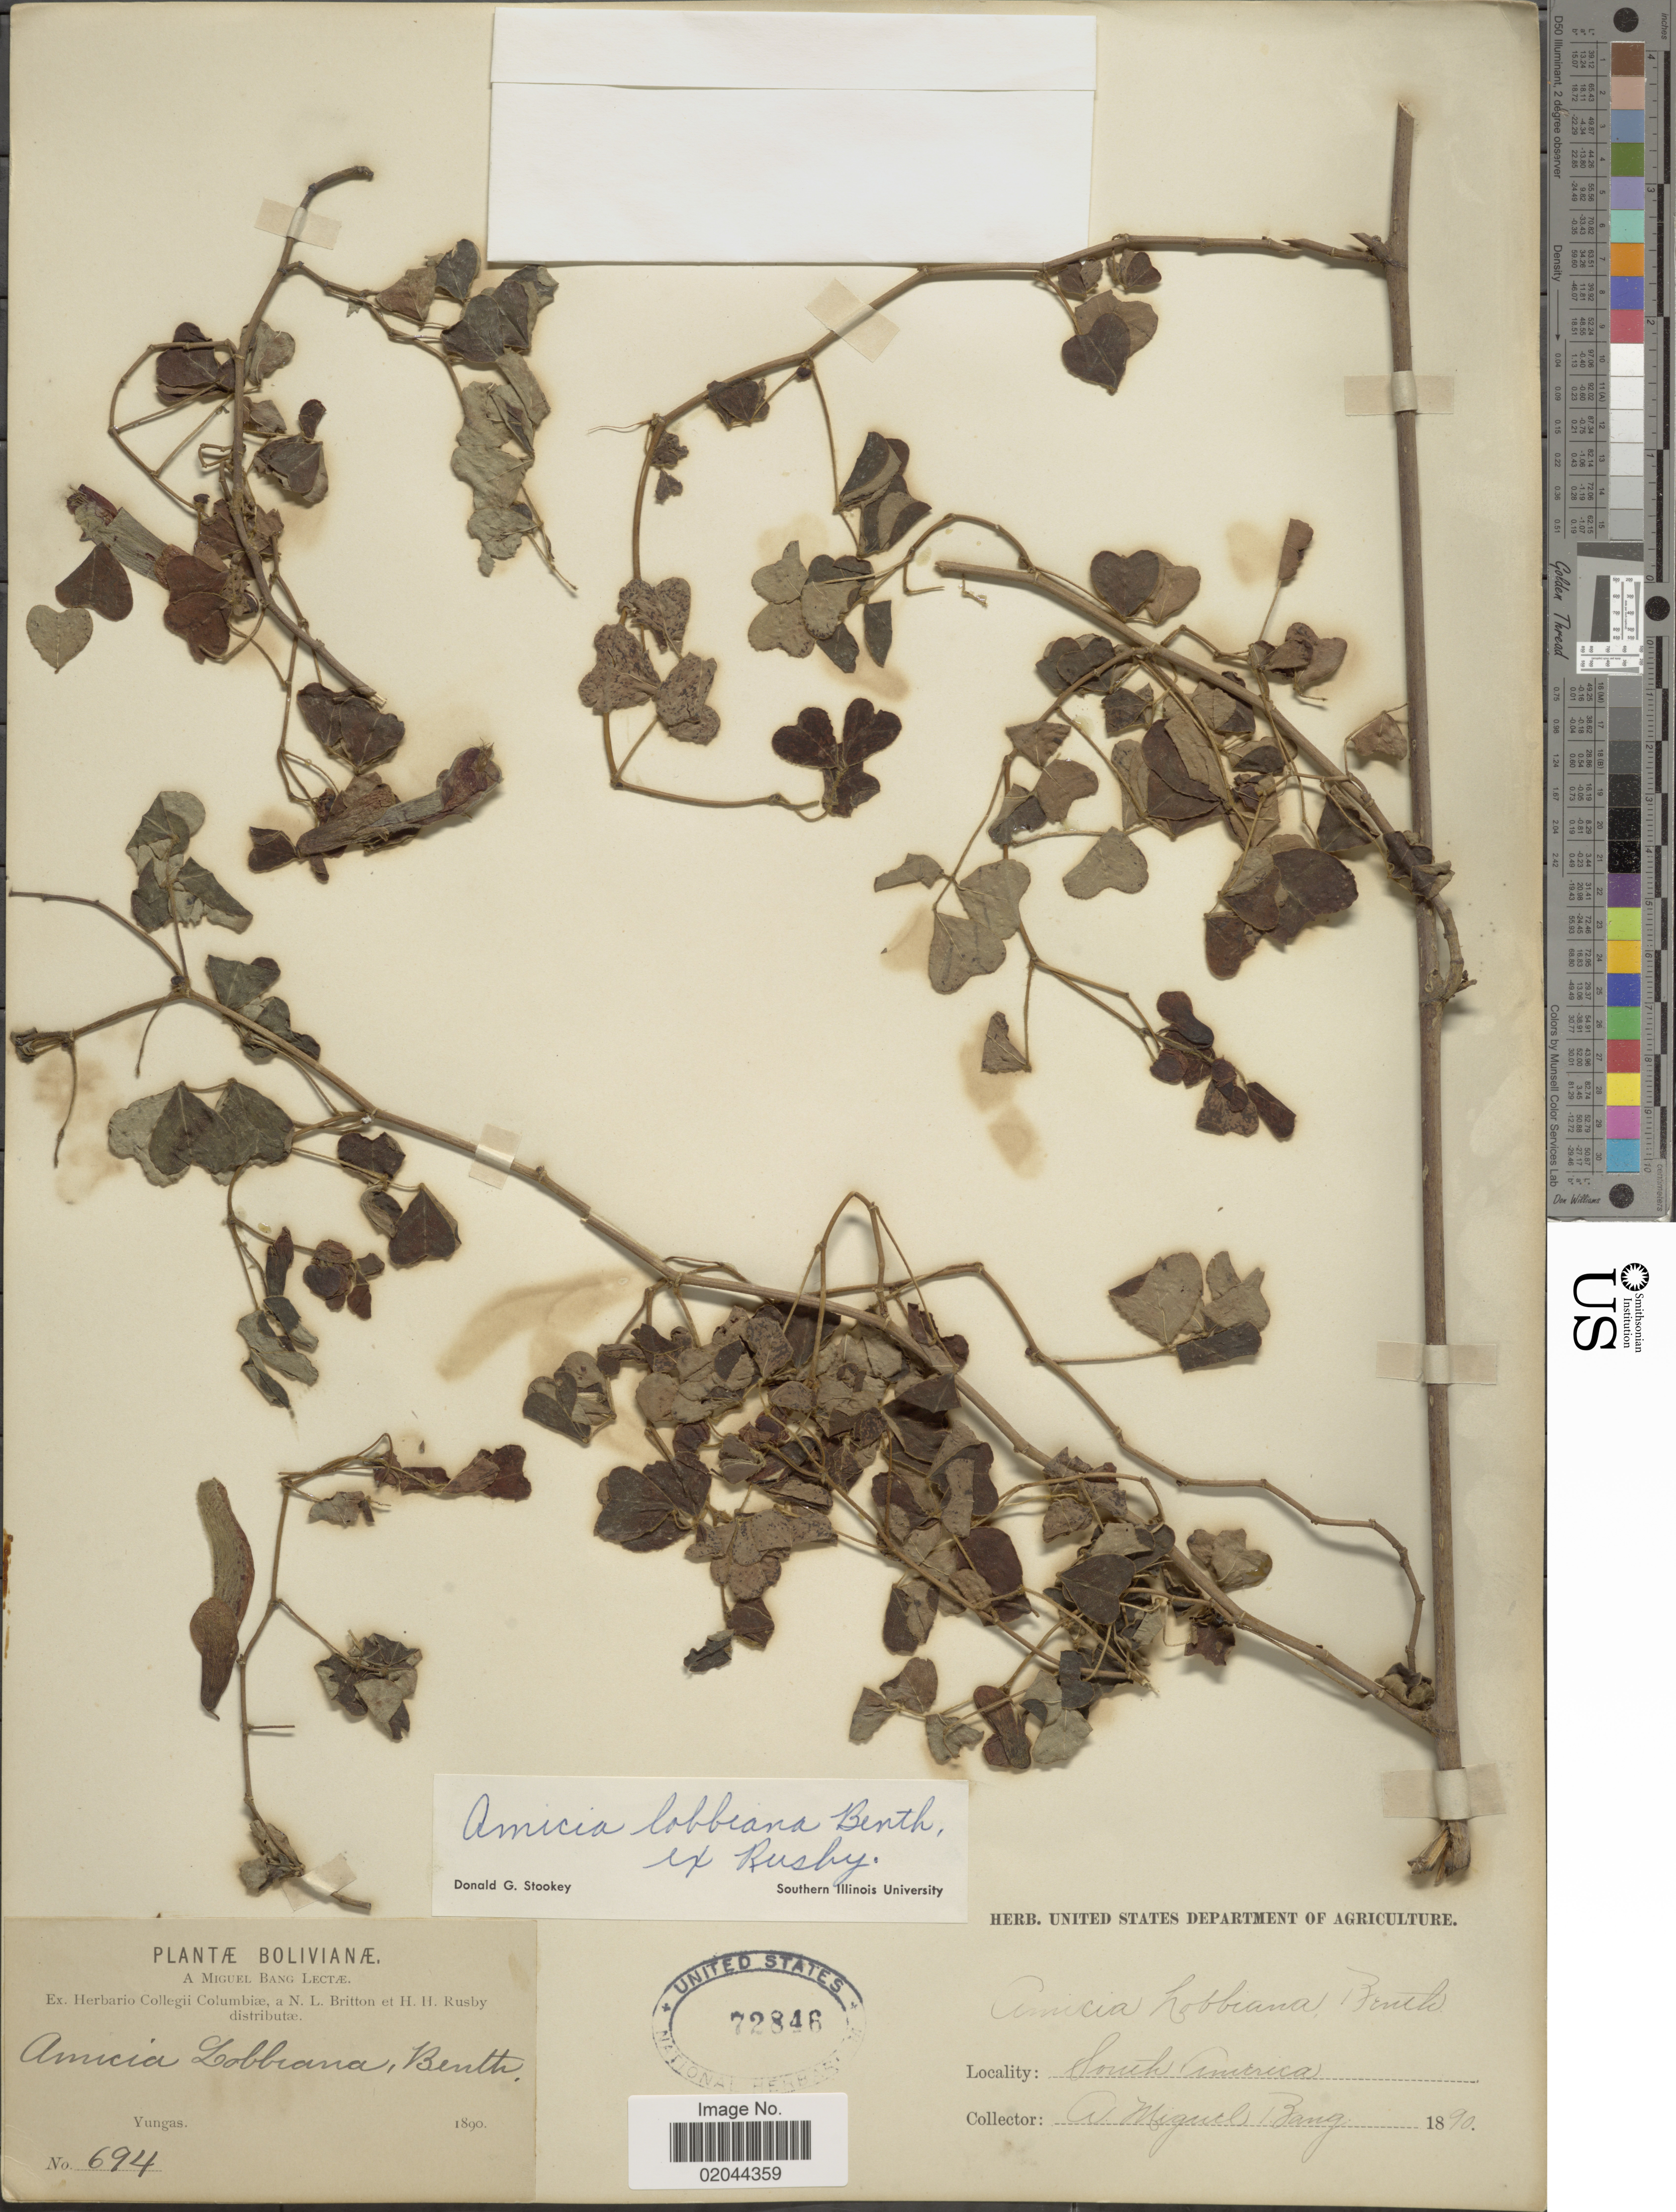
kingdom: Plantae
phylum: Tracheophyta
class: Magnoliopsida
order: Fabales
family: Fabaceae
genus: Amicia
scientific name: Amicia lobbiana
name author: Benth. ex Rusby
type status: Isolectotype; Isosyntype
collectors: M. Bang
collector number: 694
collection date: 1890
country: Bolivia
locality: Yungas, South America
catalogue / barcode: US 72846